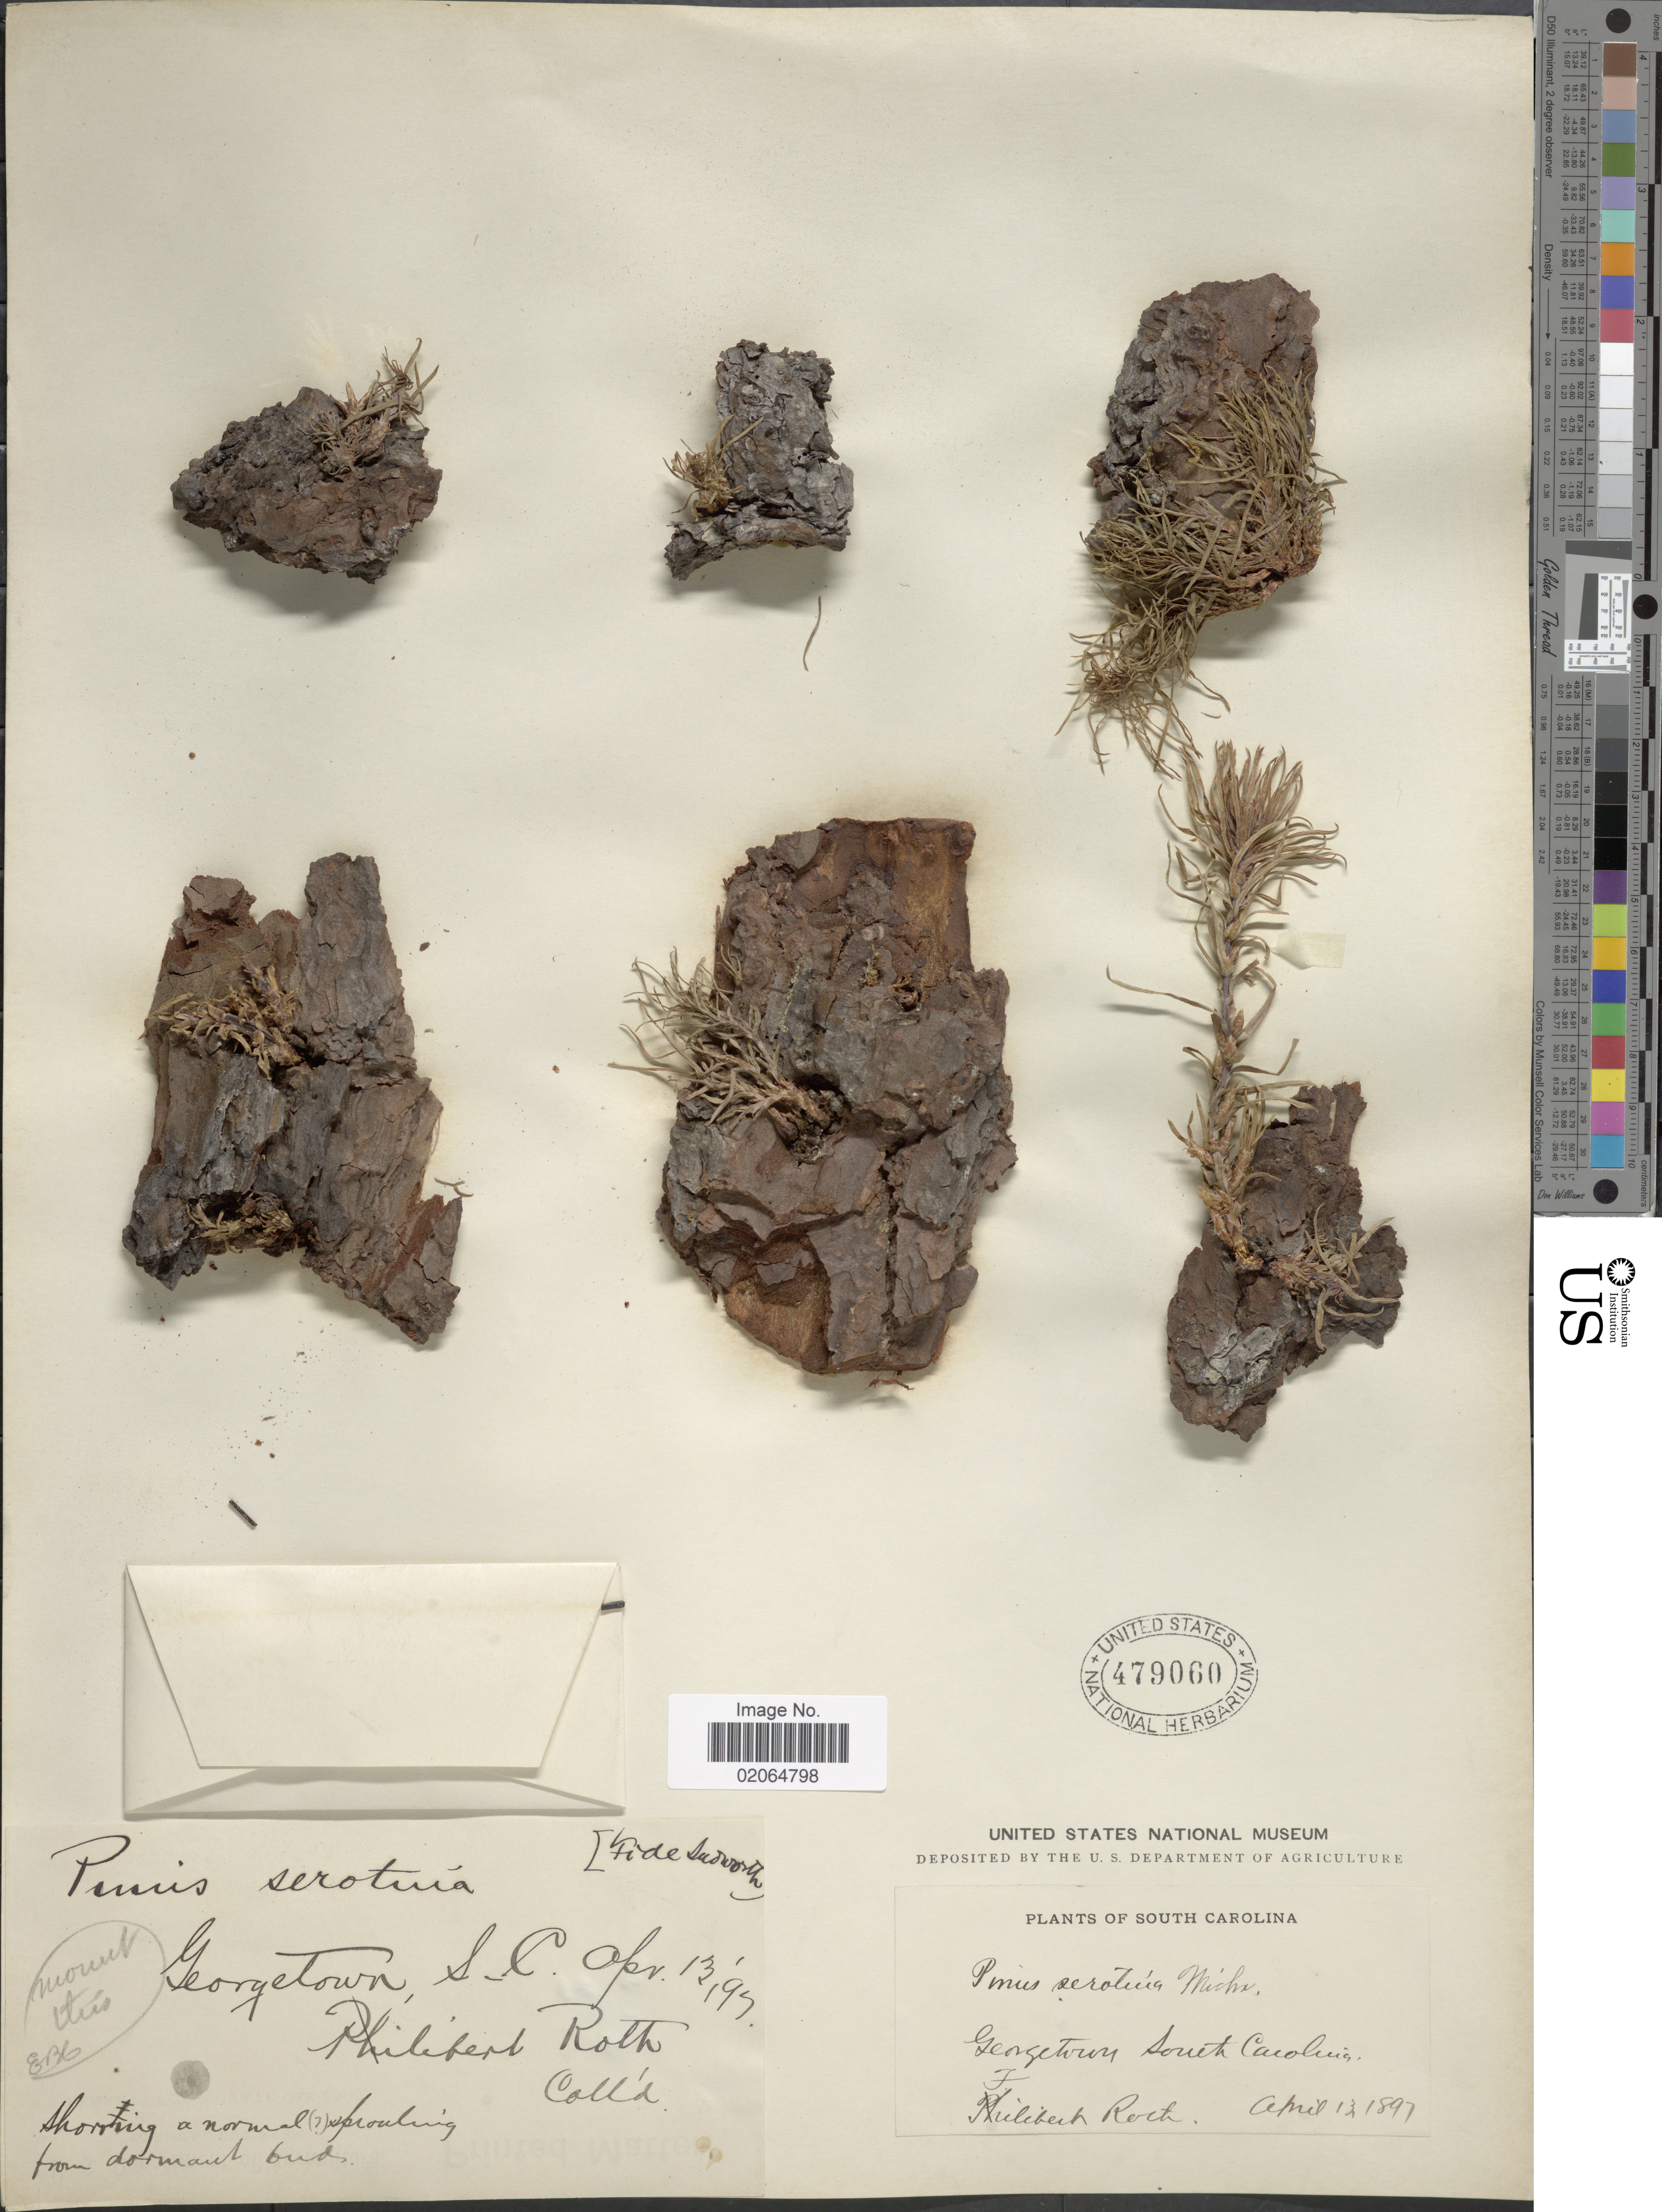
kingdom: Plantae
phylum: Tracheophyta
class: Pinopsida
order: Pinales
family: Pinaceae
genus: Pinus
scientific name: Pinus serotina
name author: Michx.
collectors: F. Roth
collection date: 1897-04-13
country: United States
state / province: South Carolina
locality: Georgetown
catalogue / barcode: US 479060